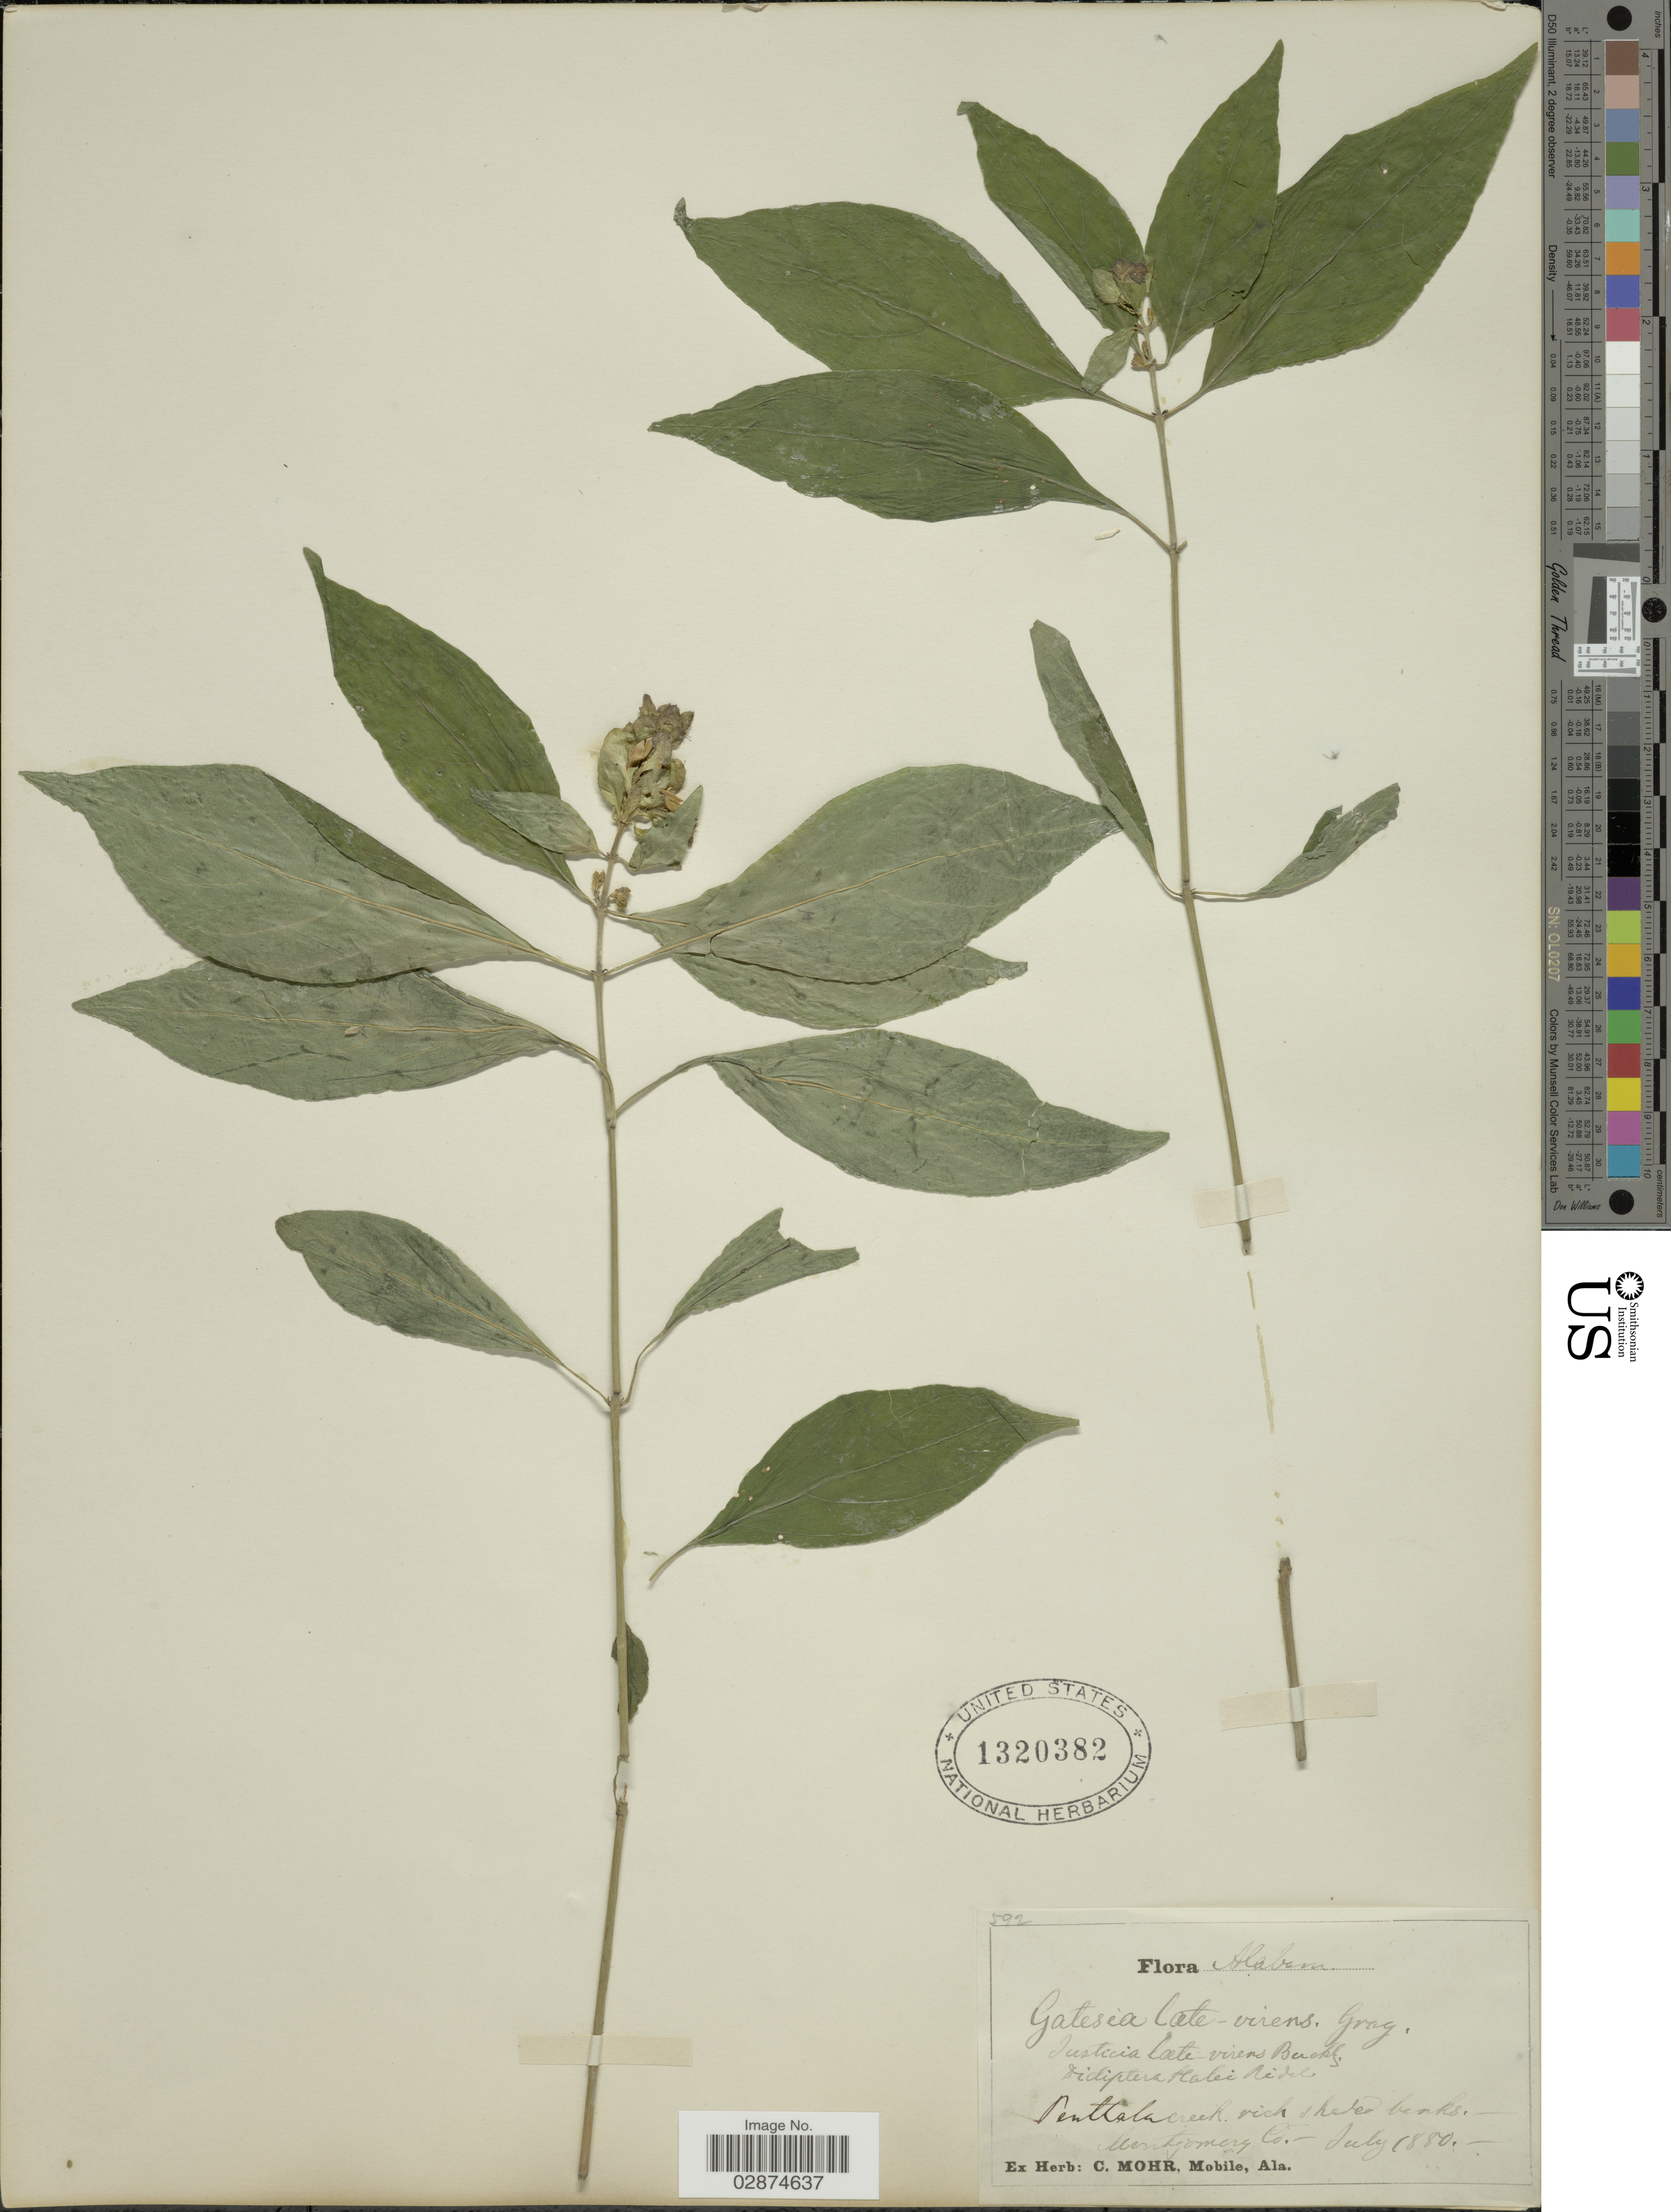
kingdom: Plantae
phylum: Tracheophyta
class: Magnoliopsida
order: Lamiales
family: Acanthaceae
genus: Yeatesia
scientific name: Yeatesia viridiflora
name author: (Nees) Small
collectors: ex herb. C. Mohr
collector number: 592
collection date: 1880-07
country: United States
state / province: Alabama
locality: Pentlala creek, Montgomery Co.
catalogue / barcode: US 1320382